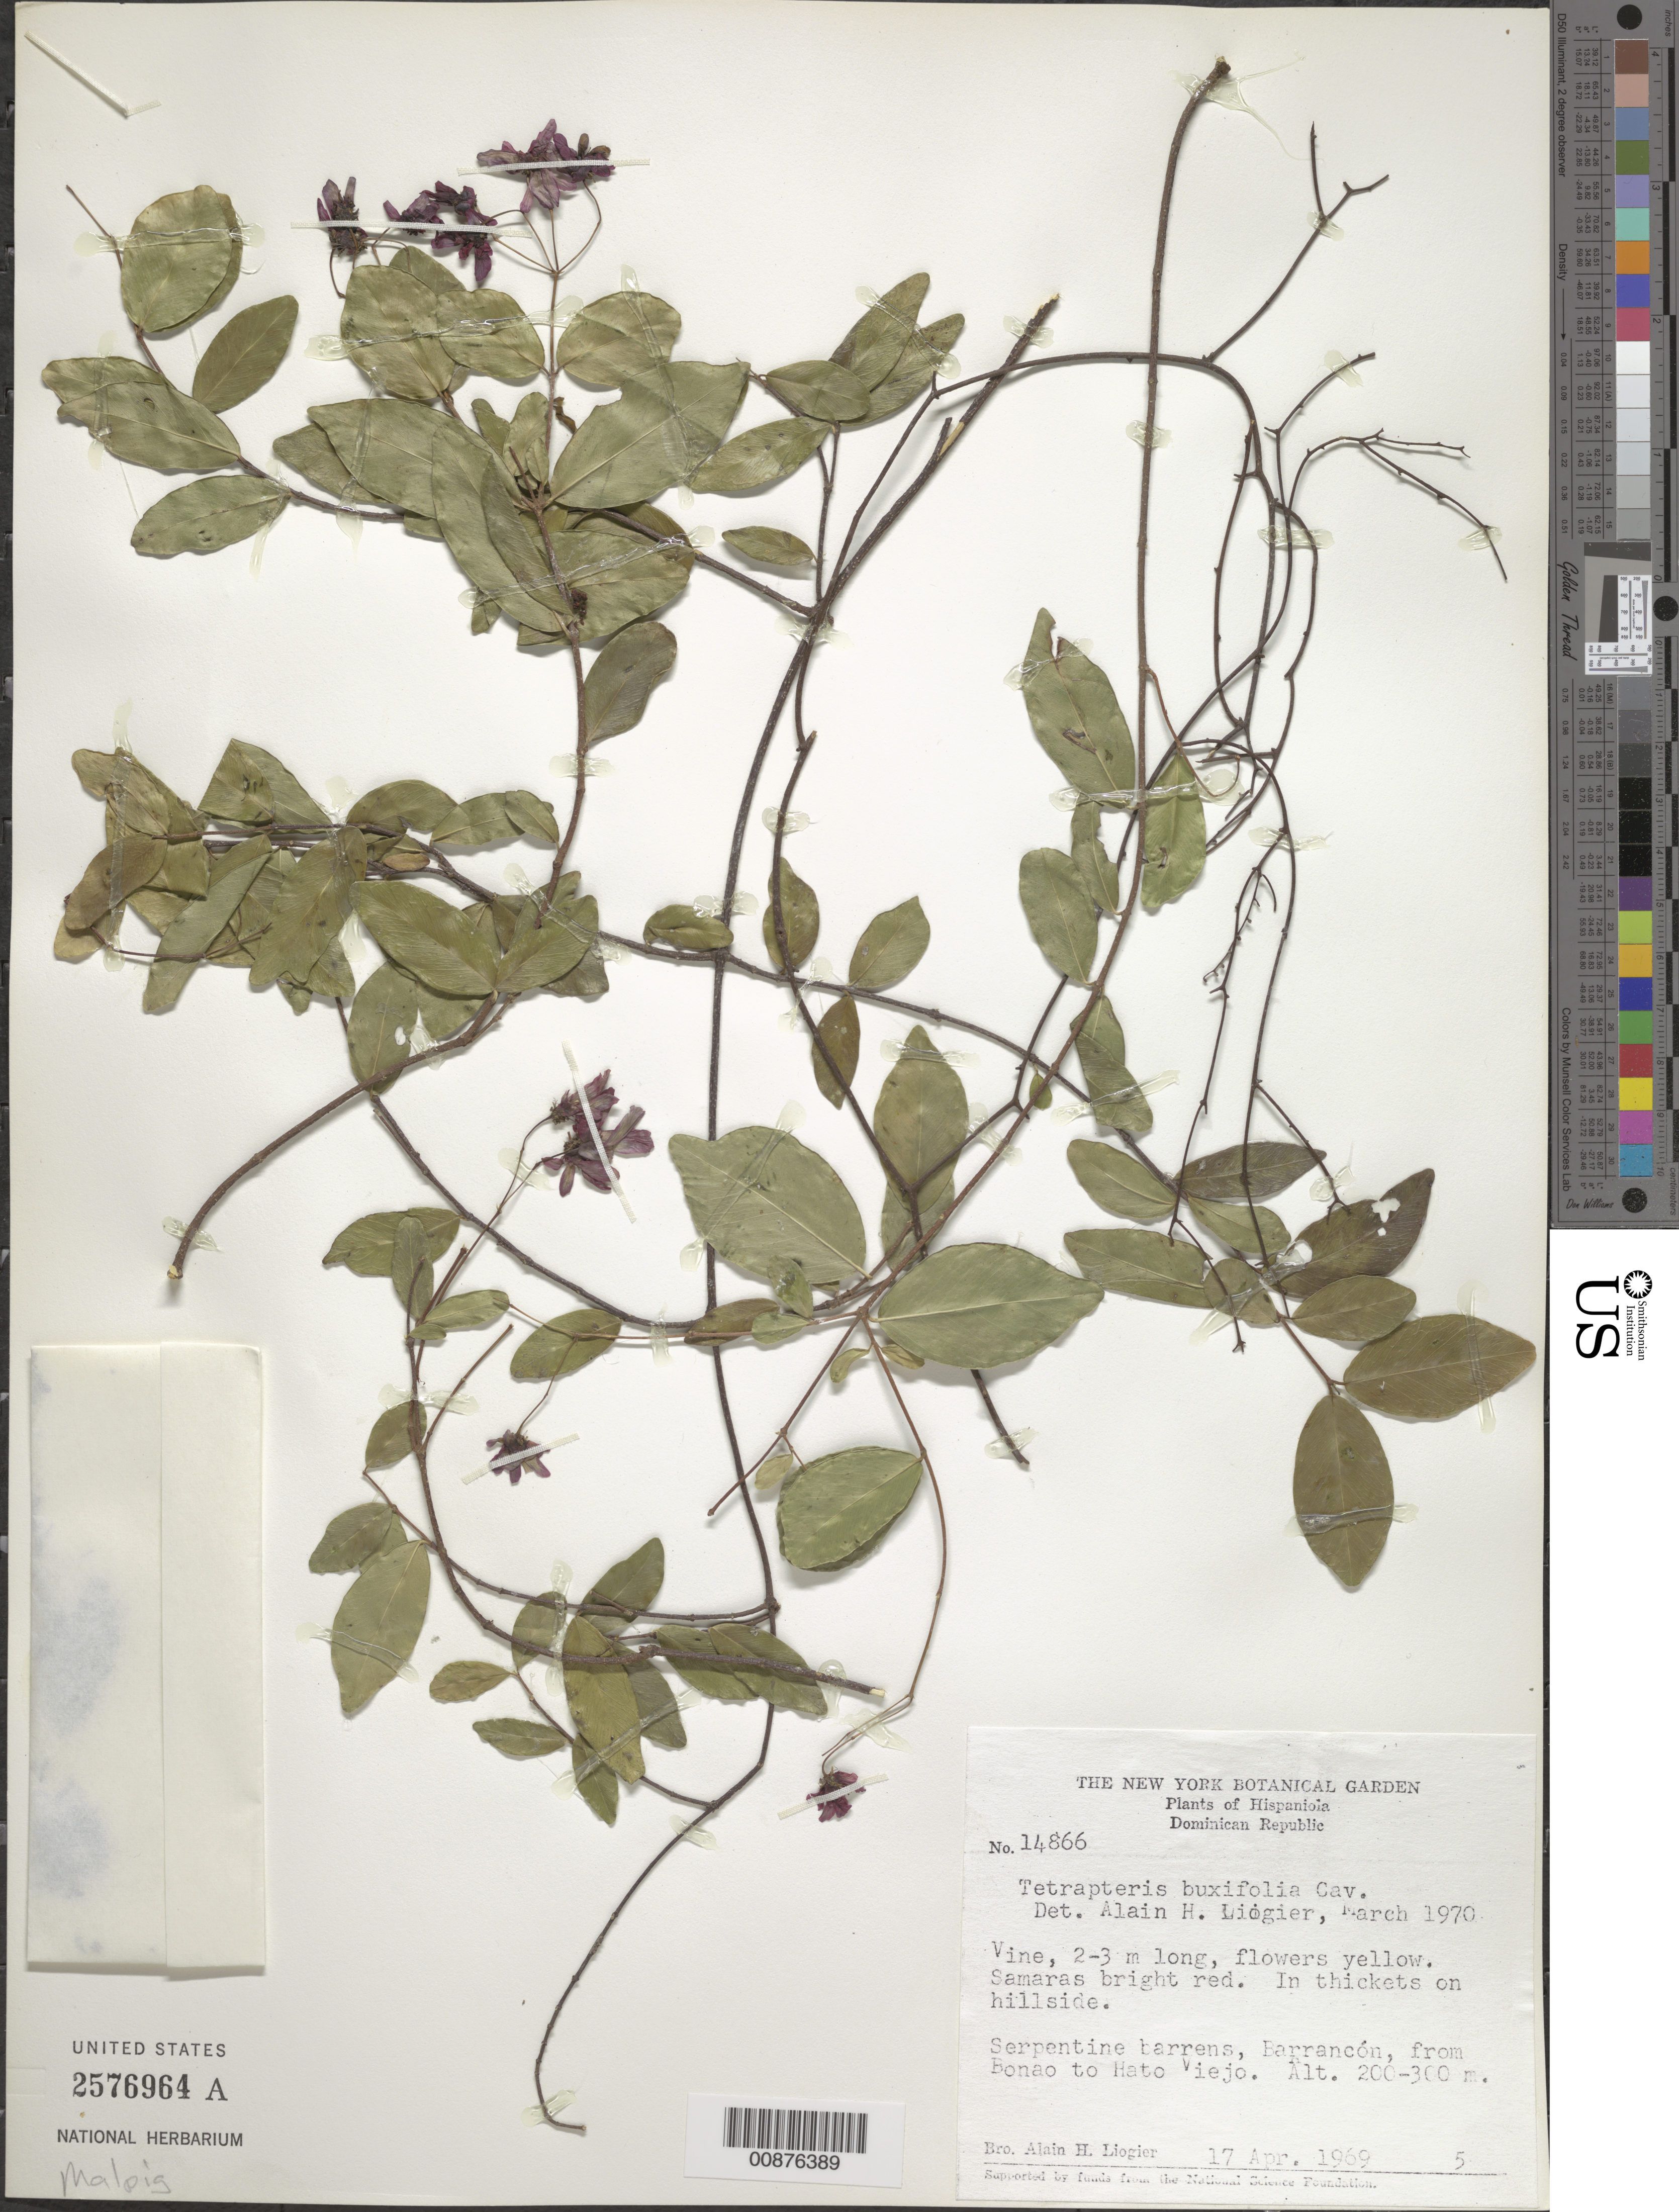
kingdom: Plantae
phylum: Tracheophyta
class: Magnoliopsida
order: Malpighiales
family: Malpighiaceae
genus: Tetrapterys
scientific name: Tetrapterys buxifolia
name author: Cav.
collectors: A. H. Liogier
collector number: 14866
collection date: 1969-04-17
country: Dominican Republic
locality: Hispaniola. Barrancón, from Bonao to Hato Viejo.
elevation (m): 200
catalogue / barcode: US 2576964A